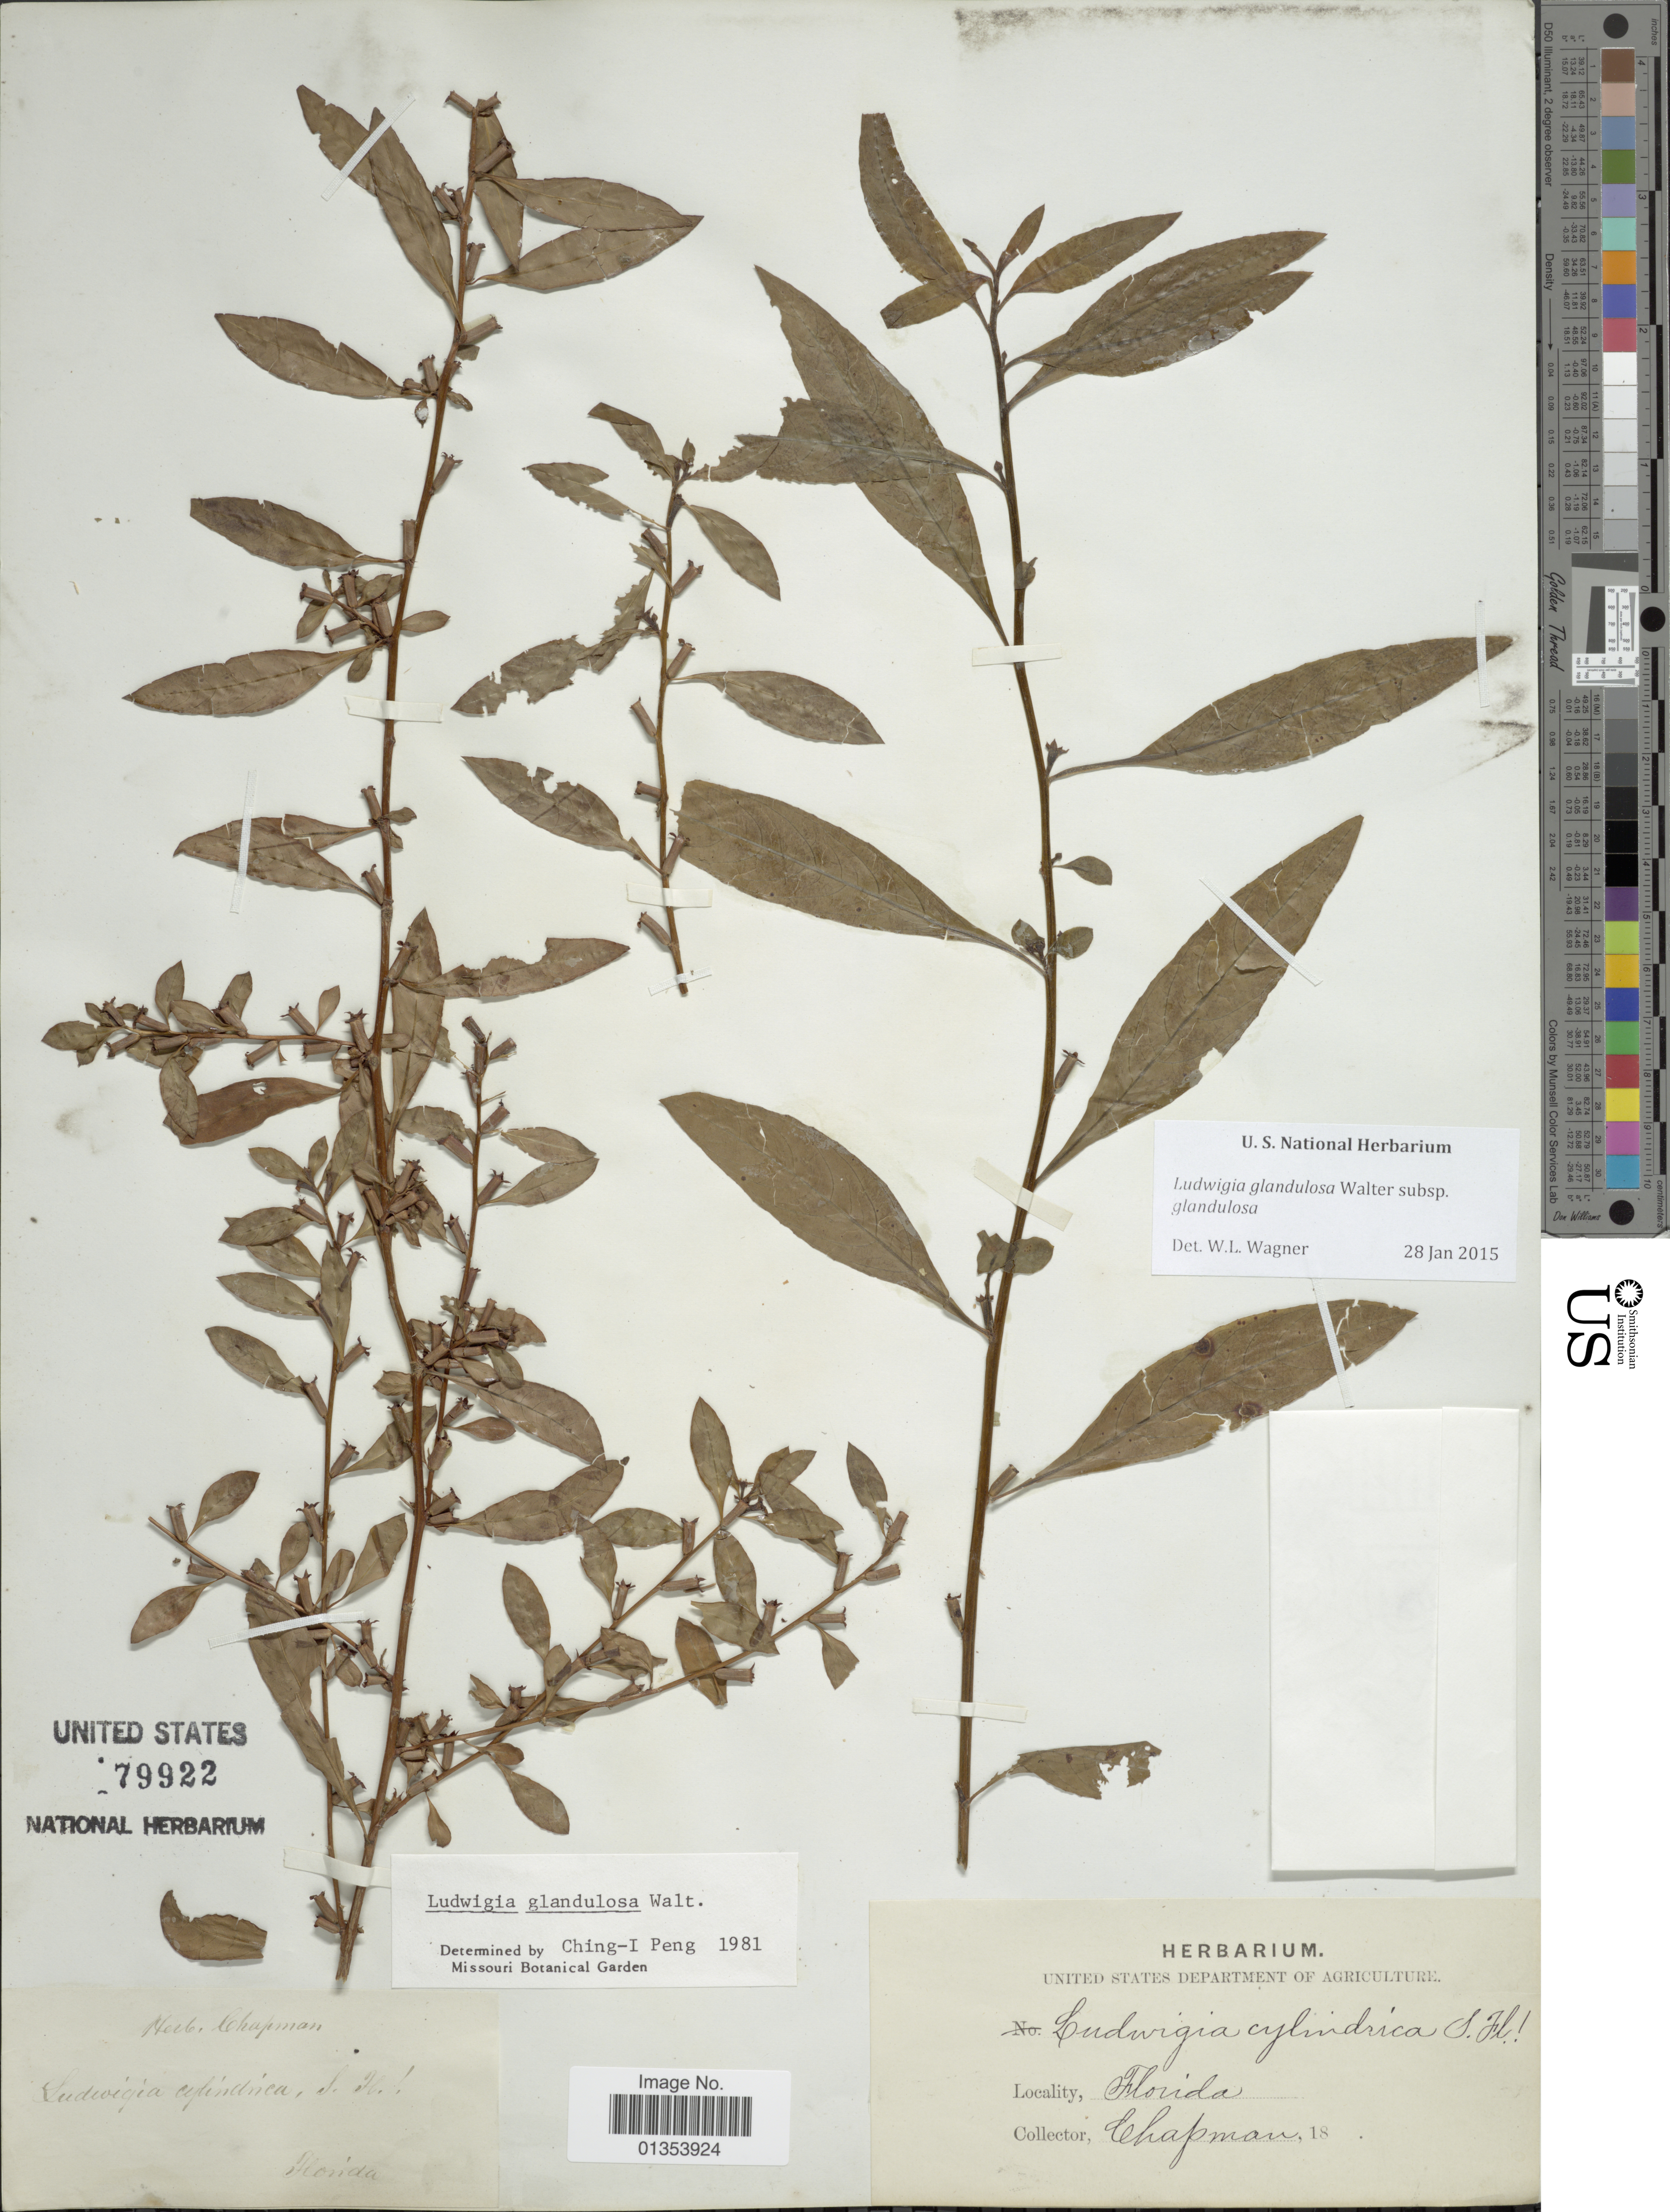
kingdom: Plantae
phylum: Tracheophyta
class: Magnoliopsida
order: Myrtales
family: Onagraceae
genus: Ludwigia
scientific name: Ludwigia glandulosa subsp. glandulosa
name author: Walter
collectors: ex herb. Chapman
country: United States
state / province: Florida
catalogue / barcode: US 79922